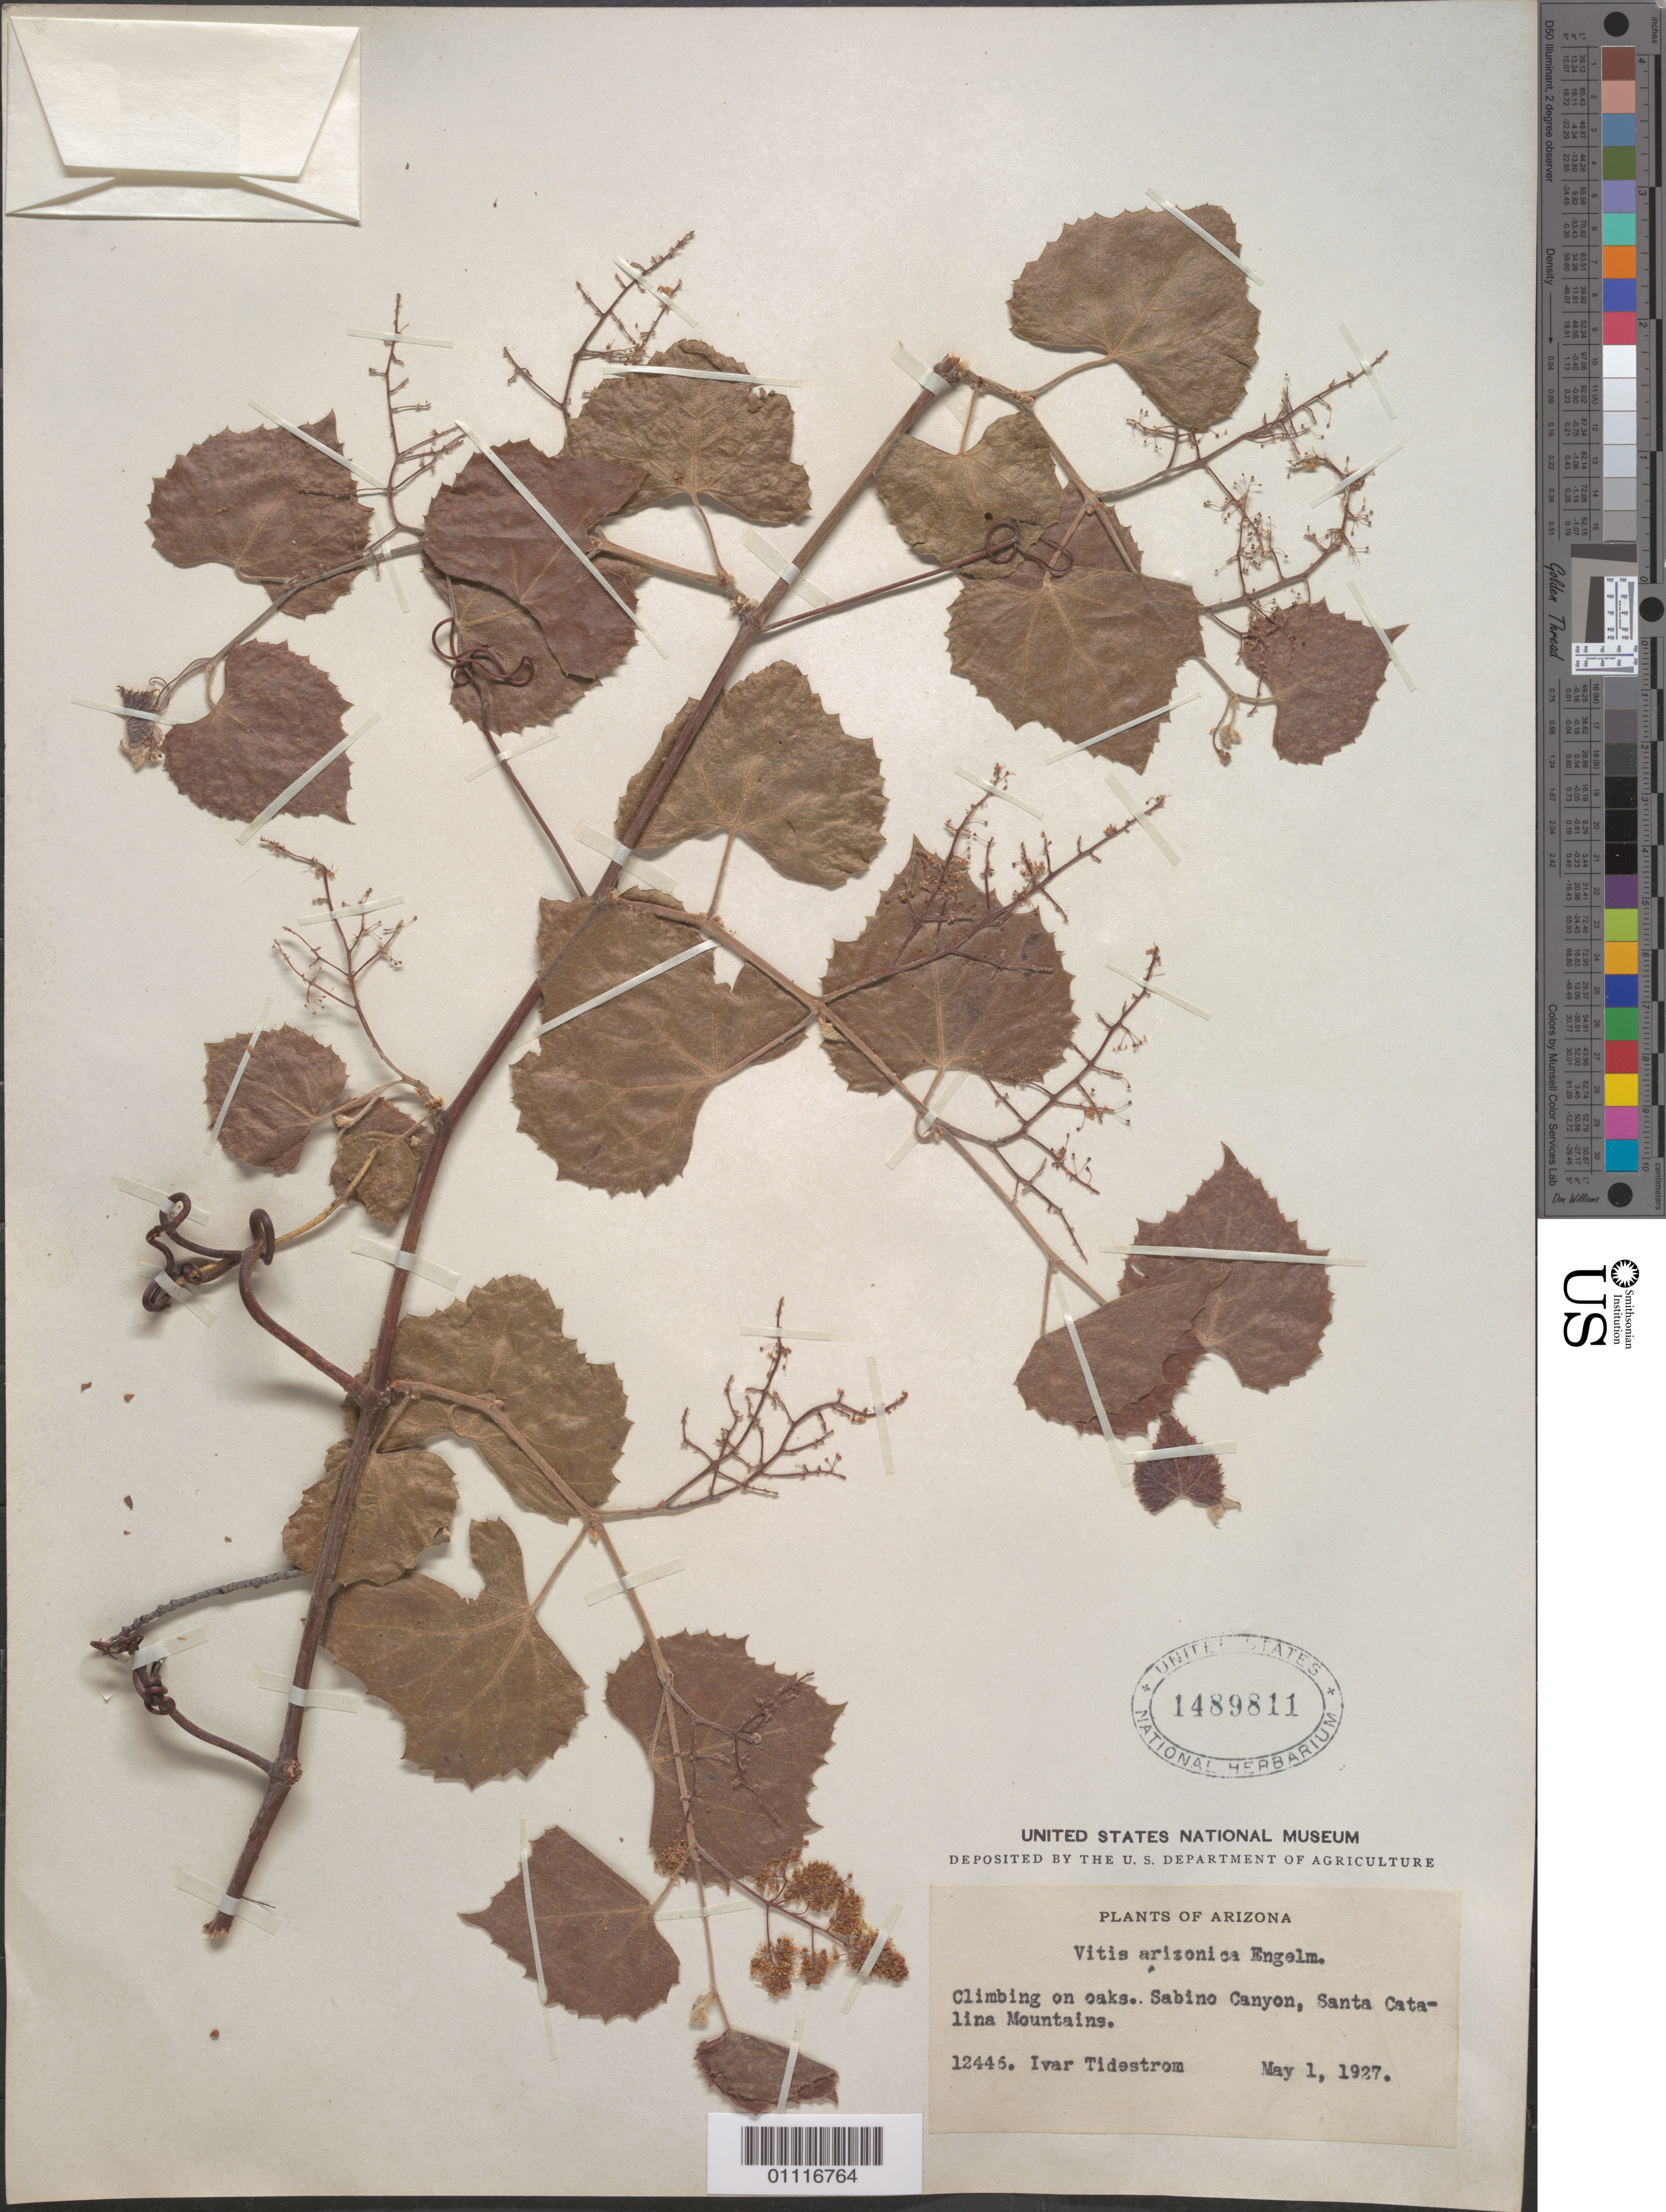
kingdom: Plantae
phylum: Tracheophyta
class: Magnoliopsida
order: Vitales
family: Vitaceae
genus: Vitis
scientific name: Vitis arizonica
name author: Engelm.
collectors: I. F. Tidestrom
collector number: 12446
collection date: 1927-05-01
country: United States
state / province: Arizona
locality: Sabino Canyon, Santa Catalina Mountains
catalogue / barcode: US 1489811